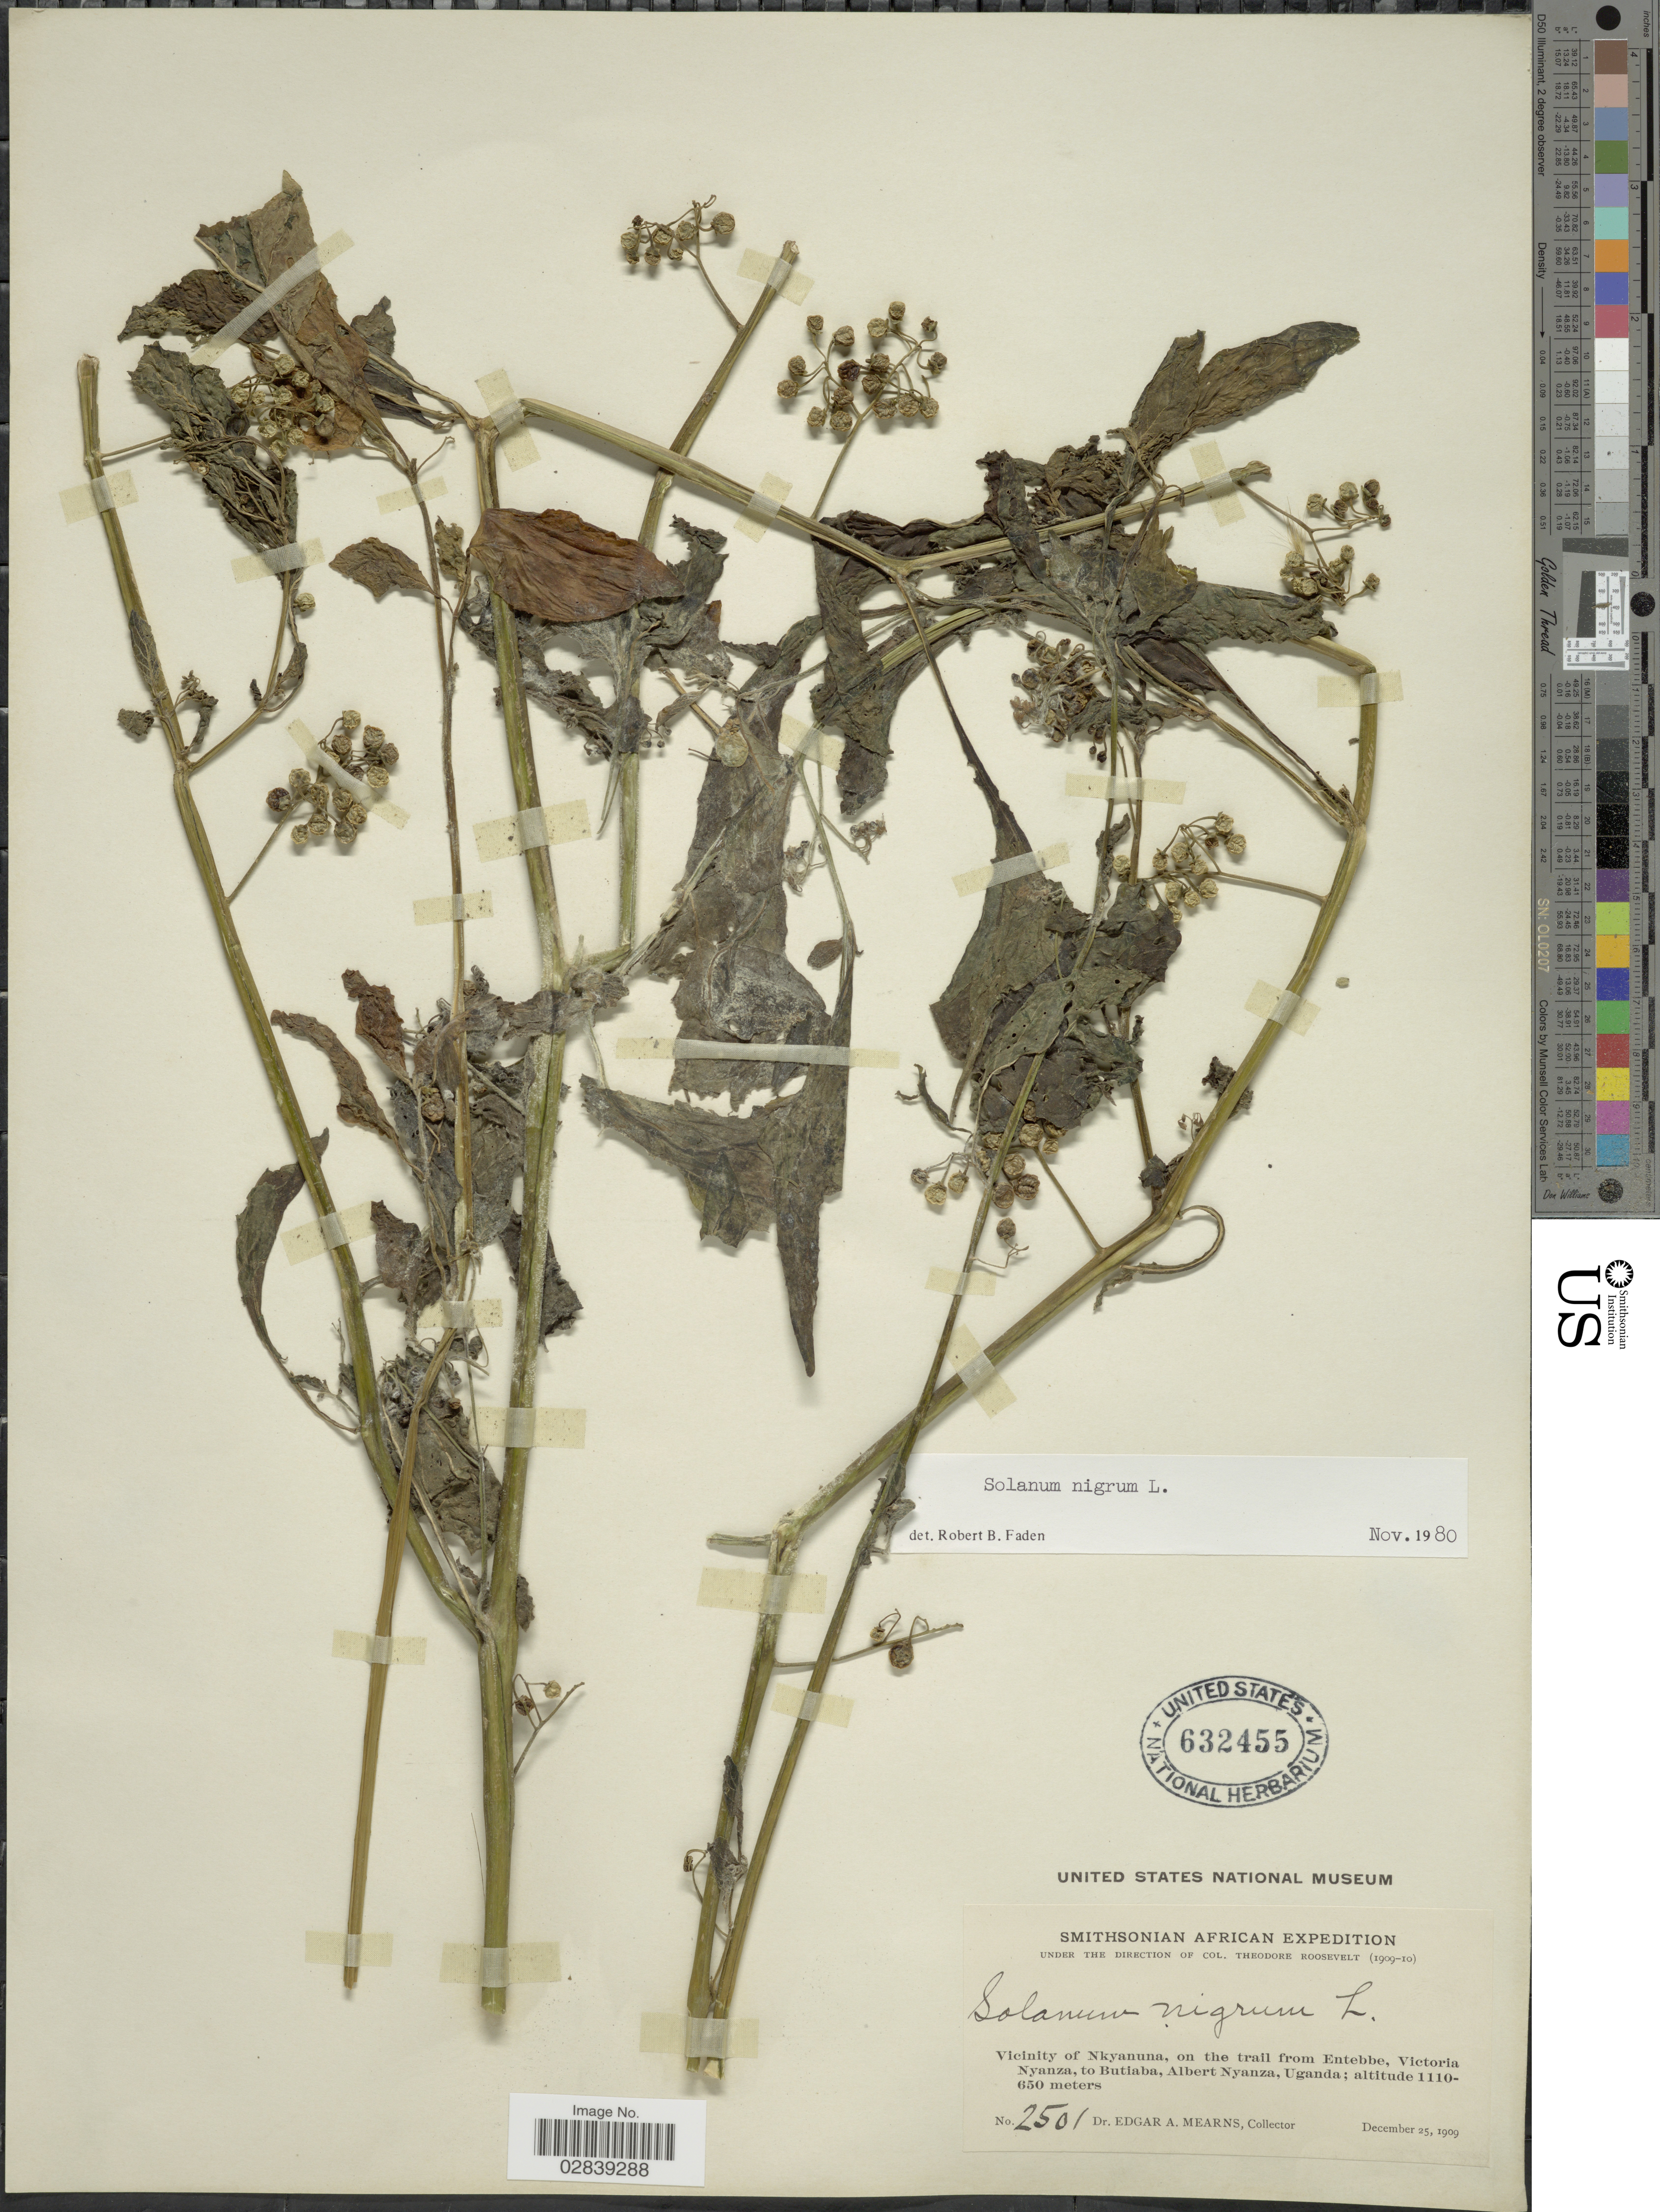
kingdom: Plantae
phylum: Tracheophyta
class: Magnoliopsida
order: Solanales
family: Solanaceae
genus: Solanum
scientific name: Solanum nigrum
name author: L.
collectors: E. A. Mearns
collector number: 2501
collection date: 1909-12-25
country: Uganda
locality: Vicinity of Nkyanuna, on the trail from Entebbe, Victoria Nyanza, to Butiaba, Albert Nyanza.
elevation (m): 650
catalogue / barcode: US 632455